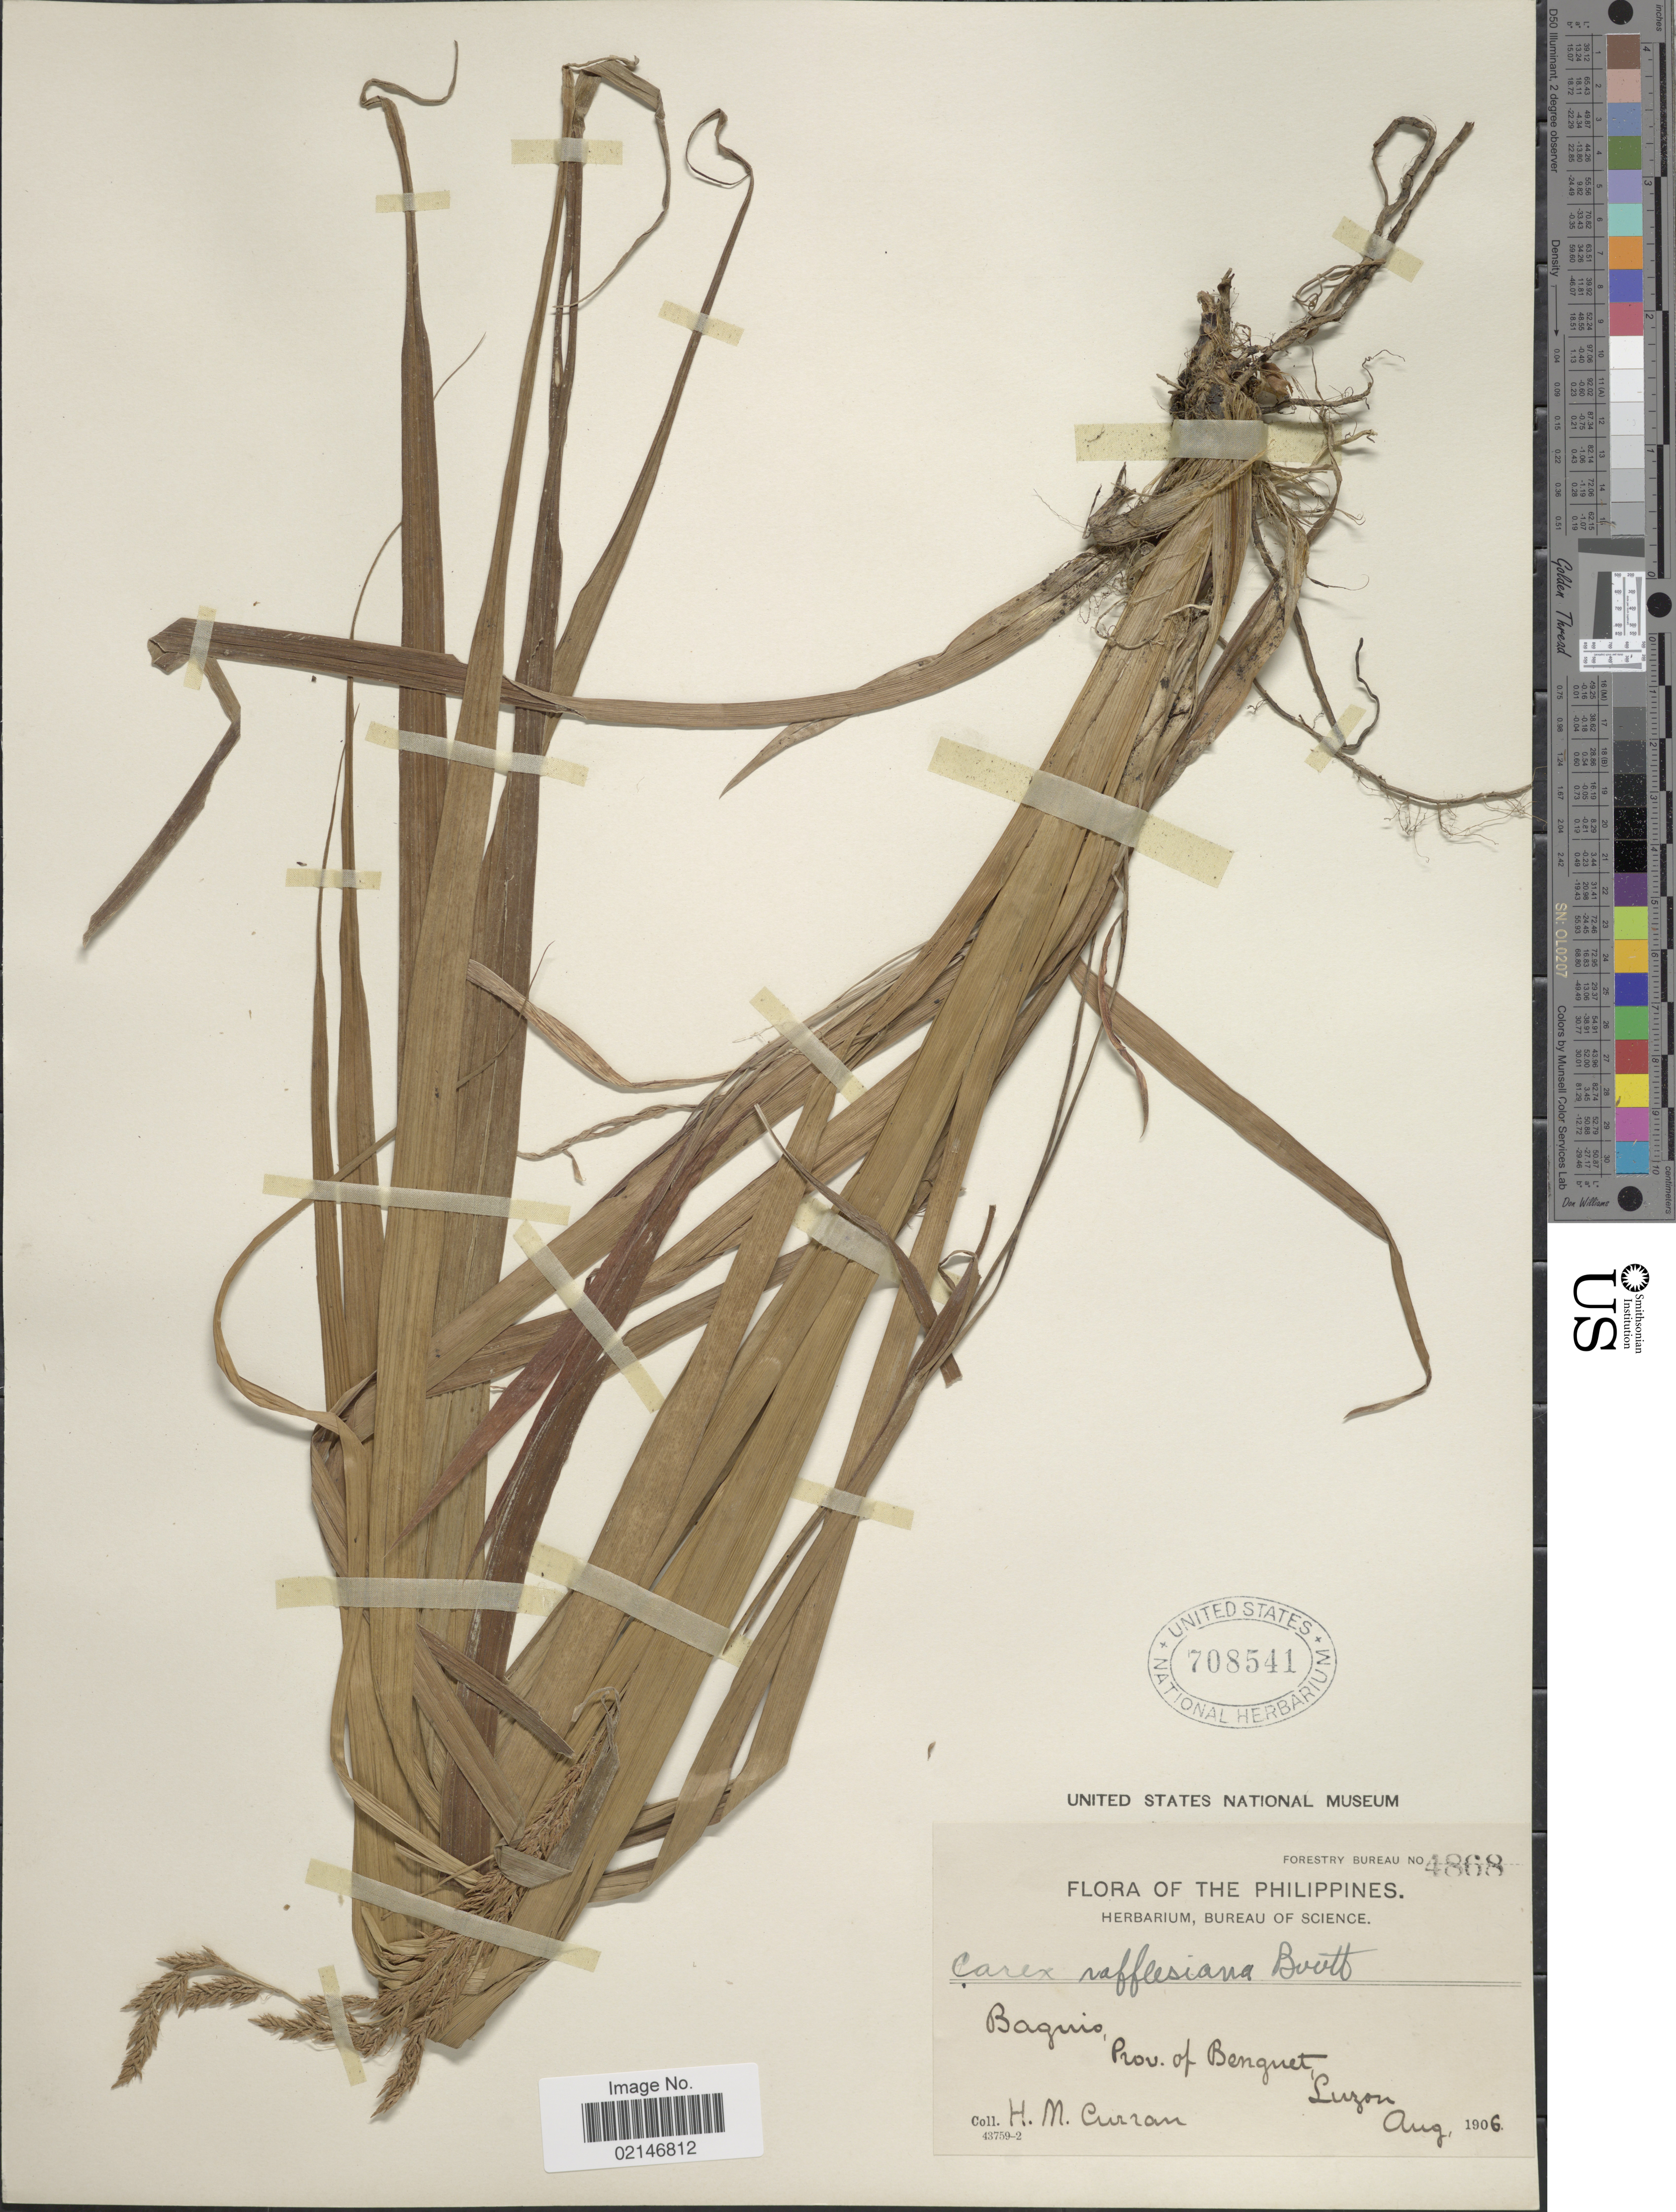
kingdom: Plantae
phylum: Tracheophyta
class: Liliopsida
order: Poales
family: Cyperaceae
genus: Carex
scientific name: Carex rafflesiana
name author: Boott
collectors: H. M. Curran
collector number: Bureau Of Science 4868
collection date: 1906-08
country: Philippines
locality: Baguio, Prov. of Benguet, Luzon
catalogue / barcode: US 708541